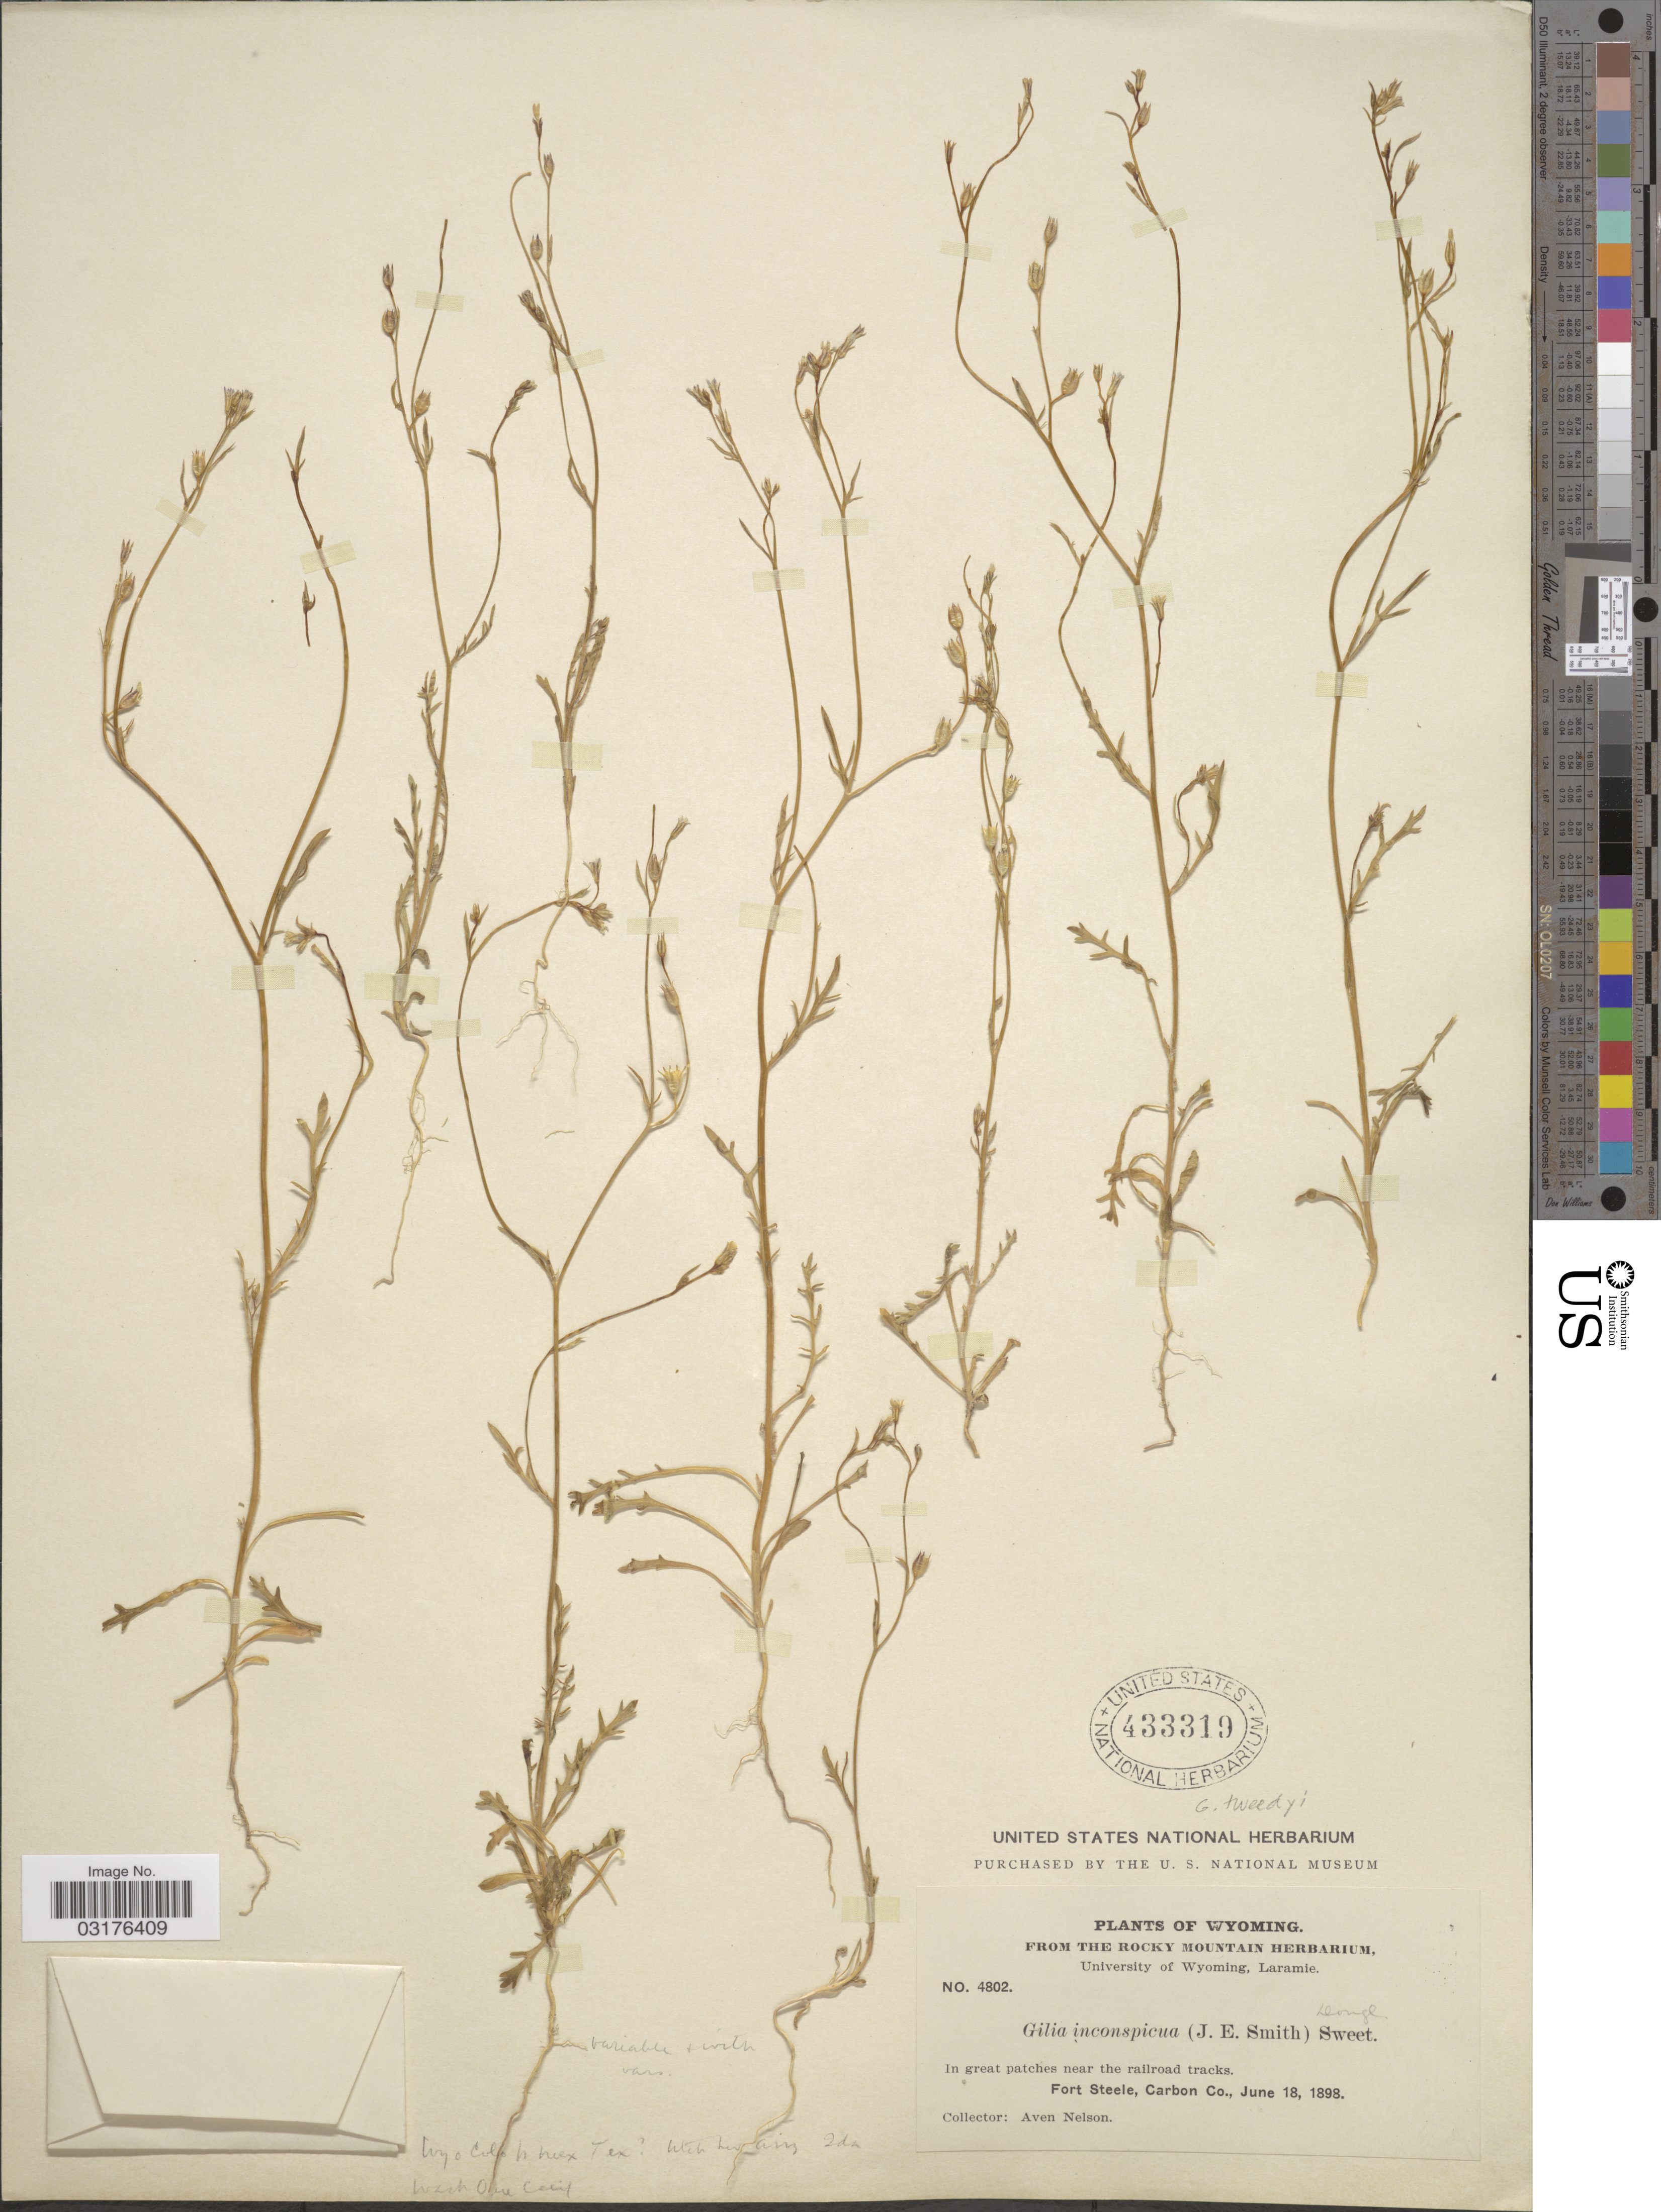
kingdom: Plantae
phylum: Tracheophyta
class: Magnoliopsida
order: Ericales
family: Polemoniaceae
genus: Gilia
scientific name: Gilia tweedyi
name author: Rydb.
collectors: A. Nelson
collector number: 4802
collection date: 1898-06-18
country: United States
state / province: Wyoming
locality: In great patches near the railroad tracks. Fort Steele, Carbon Co.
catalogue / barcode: US 433319